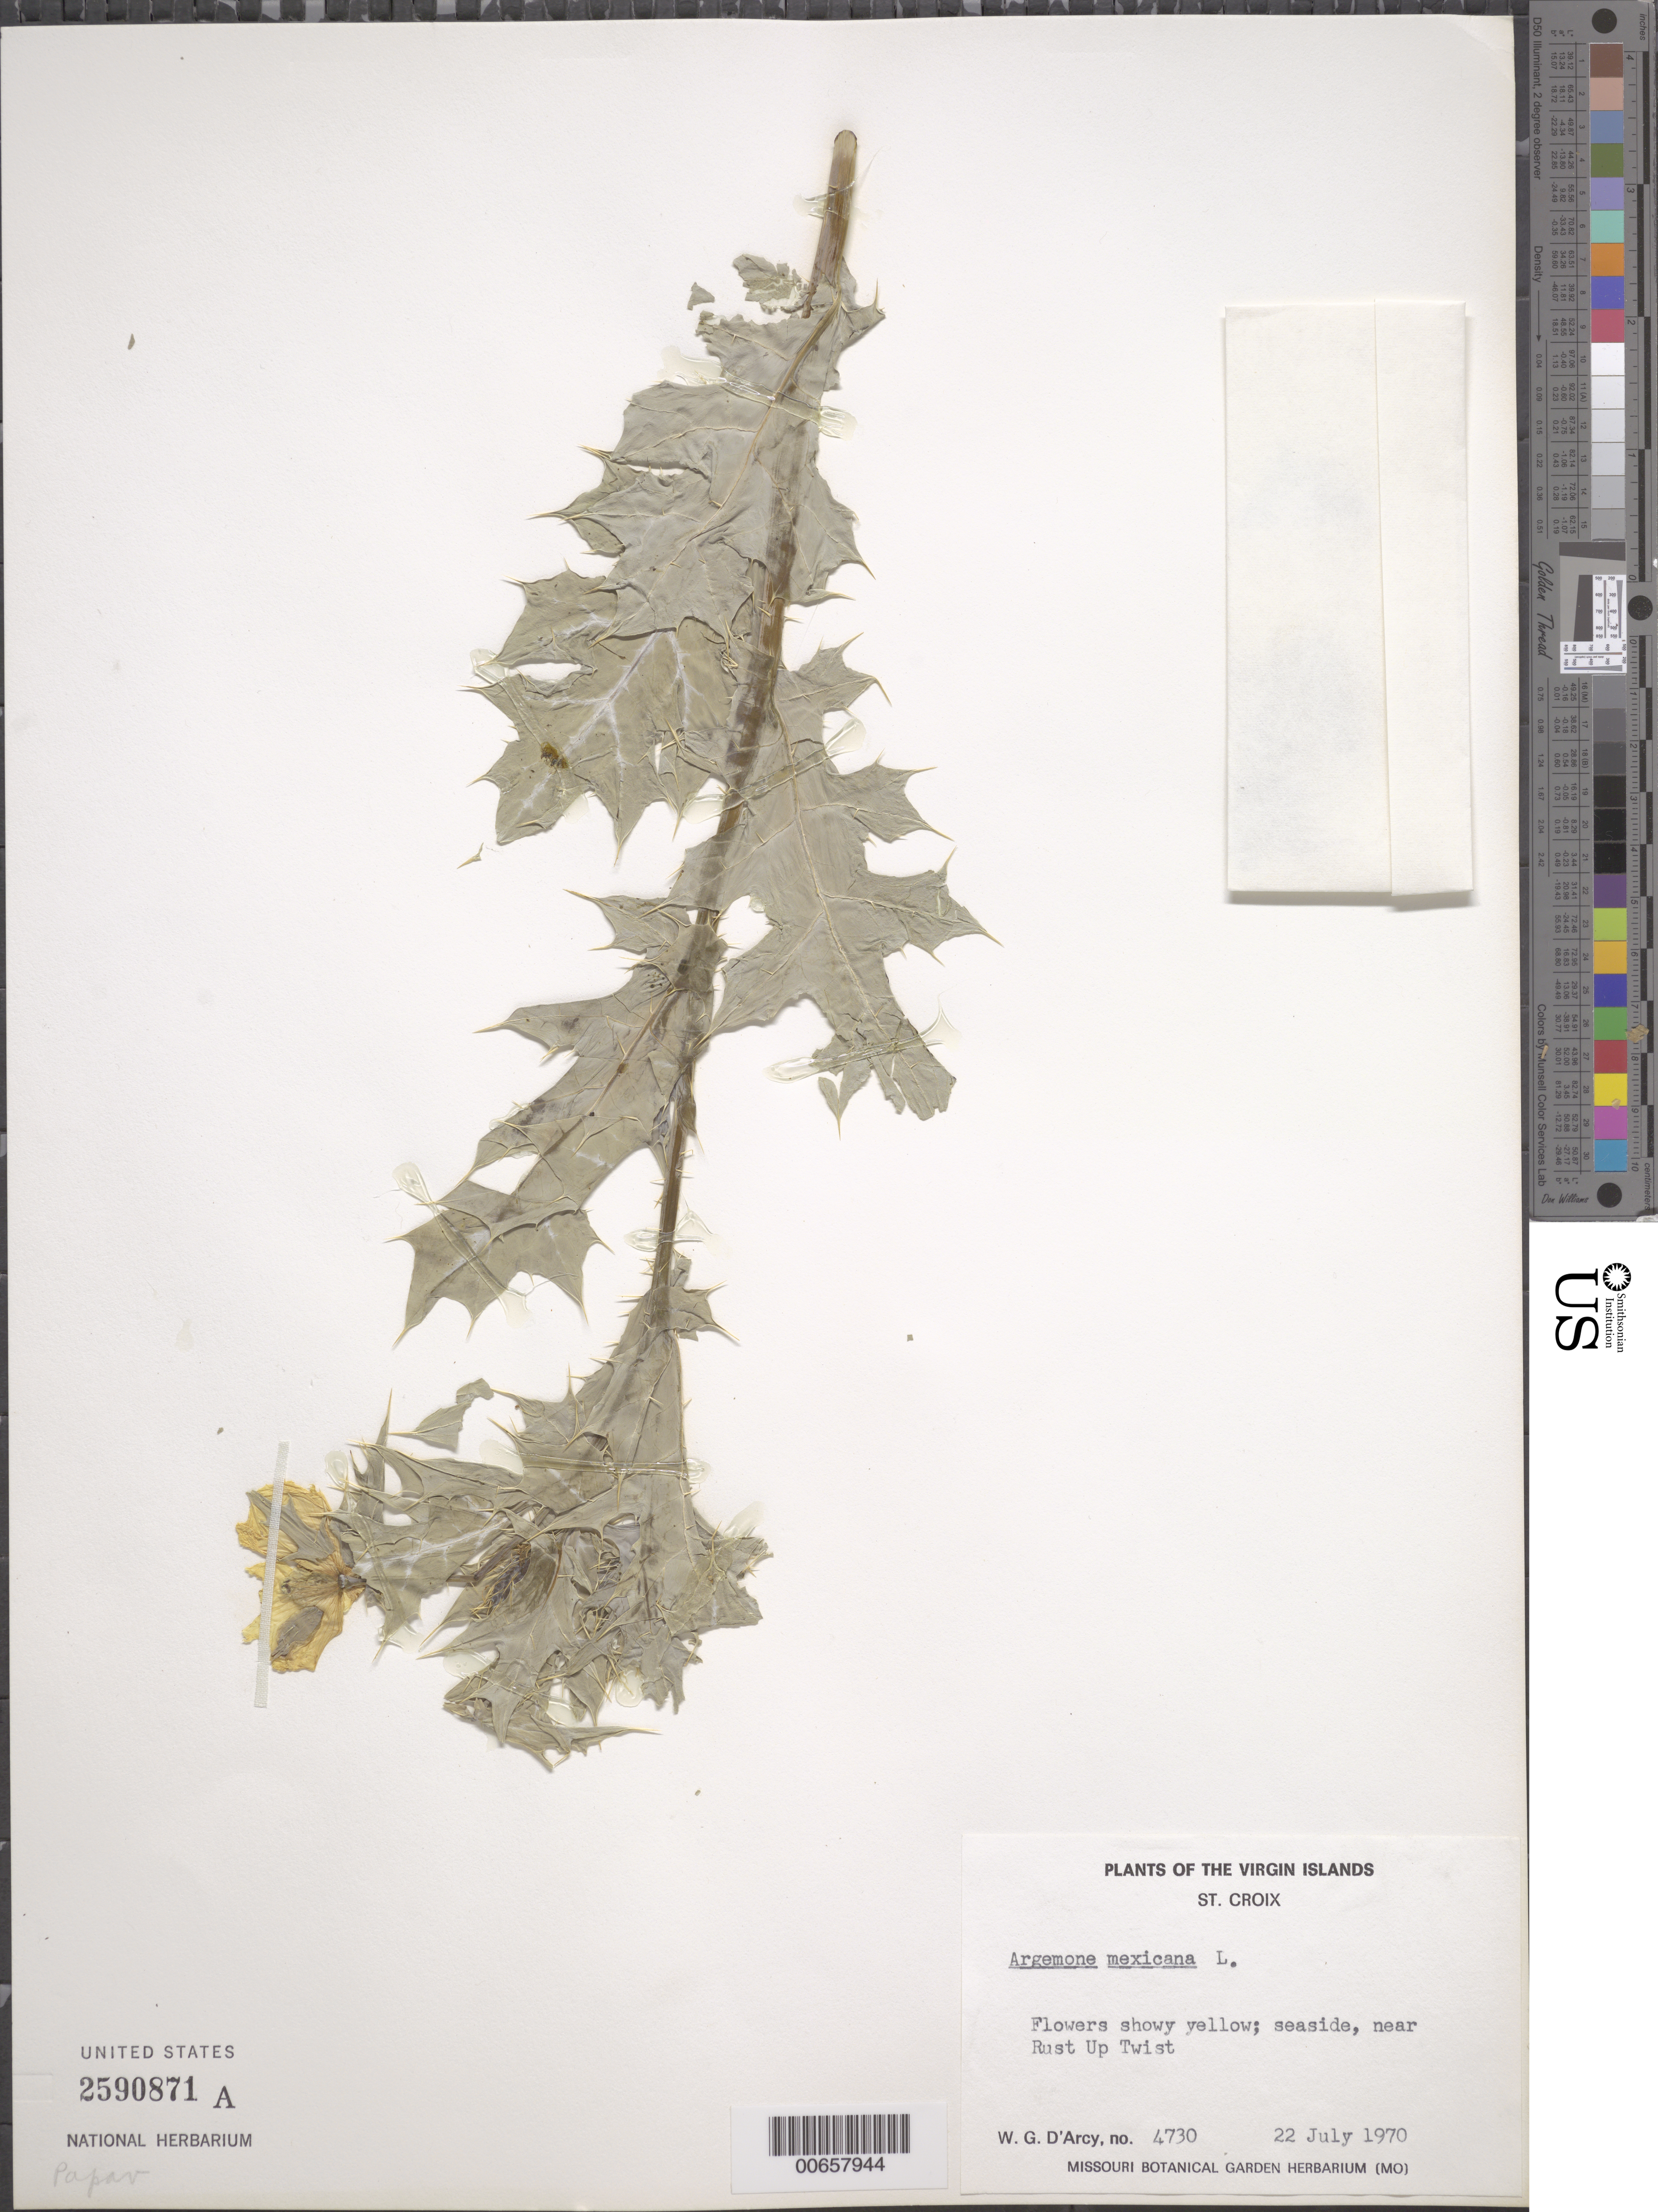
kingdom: Plantae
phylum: Tracheophyta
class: Magnoliopsida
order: Ranunculales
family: Papaveraceae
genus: Argemone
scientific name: Argemone mexicana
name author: L.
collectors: W. G. D'Arcy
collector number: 4730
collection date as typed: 22 Jul 1970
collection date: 1970-07-22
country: U.S. Virgin Islands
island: St. Croix Island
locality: Rust Up Twist, near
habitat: Seaside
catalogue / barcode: US 2590871A